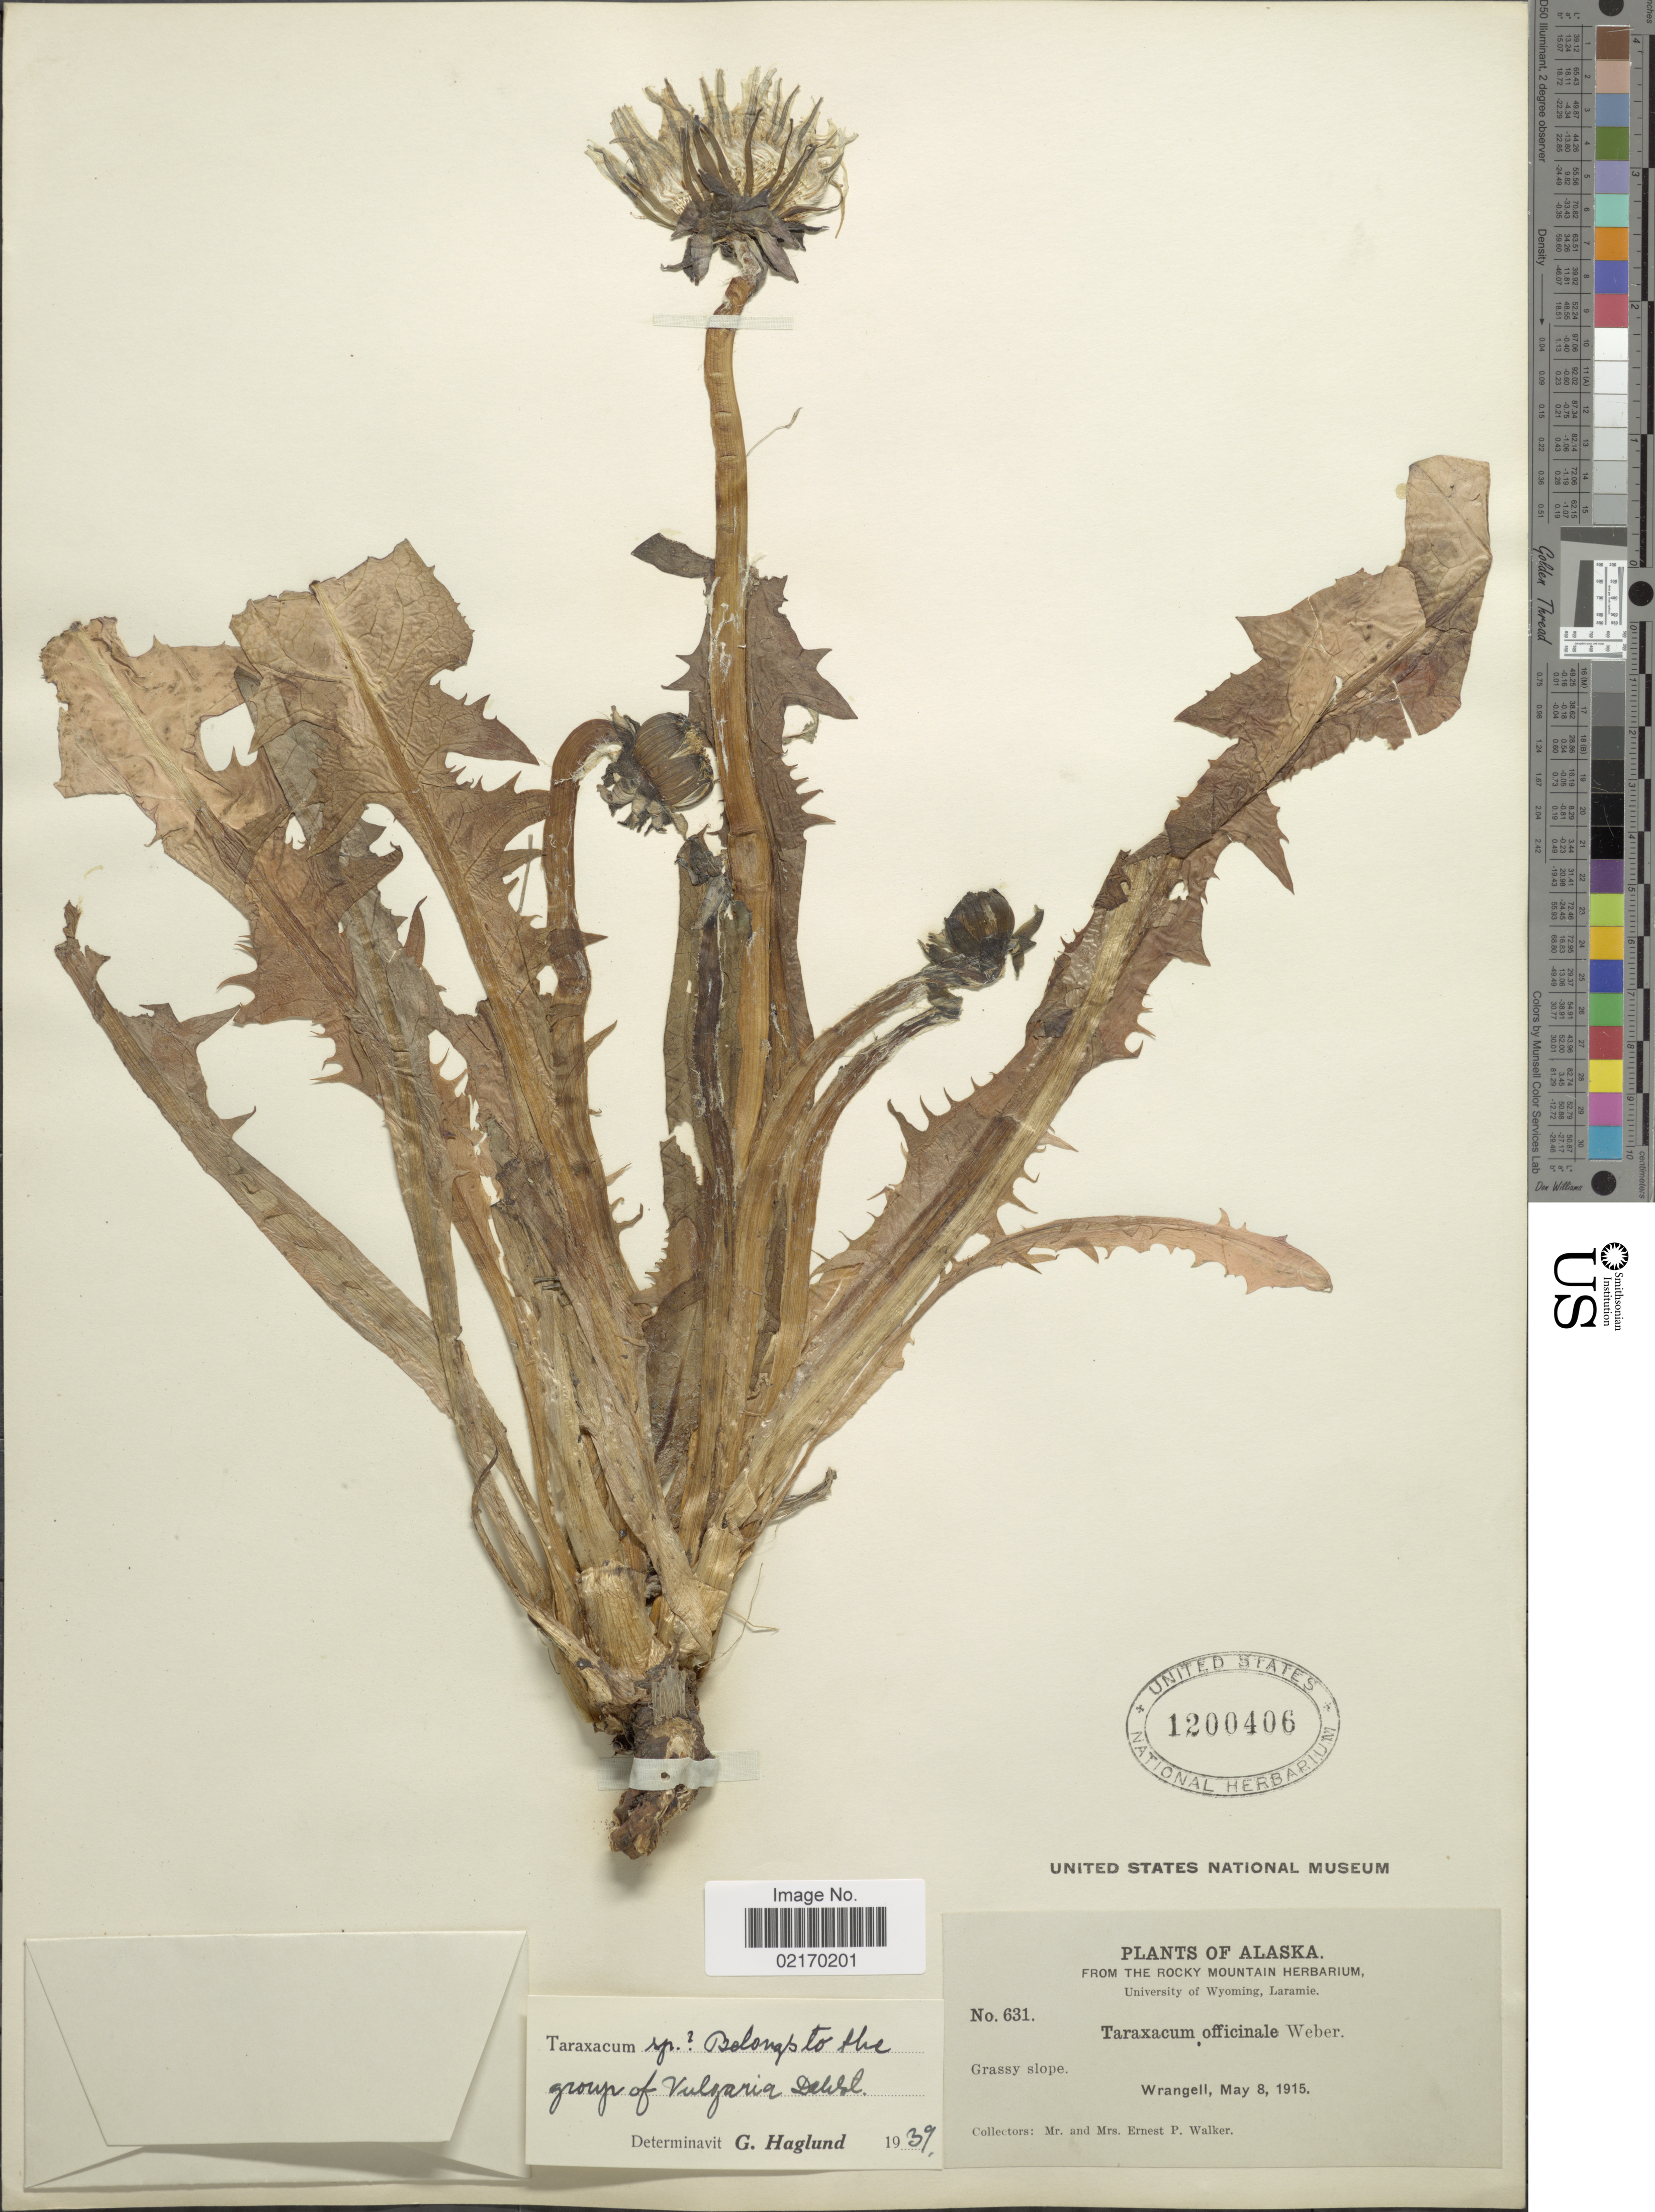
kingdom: Plantae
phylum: Tracheophyta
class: Magnoliopsida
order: Asterales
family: Asteraceae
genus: Taraxacum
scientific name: Taraxacum sp.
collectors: E. Walker & E. P. Walker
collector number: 631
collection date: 1915-05-08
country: United States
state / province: Alaska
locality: Wrangell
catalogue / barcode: US 1200406